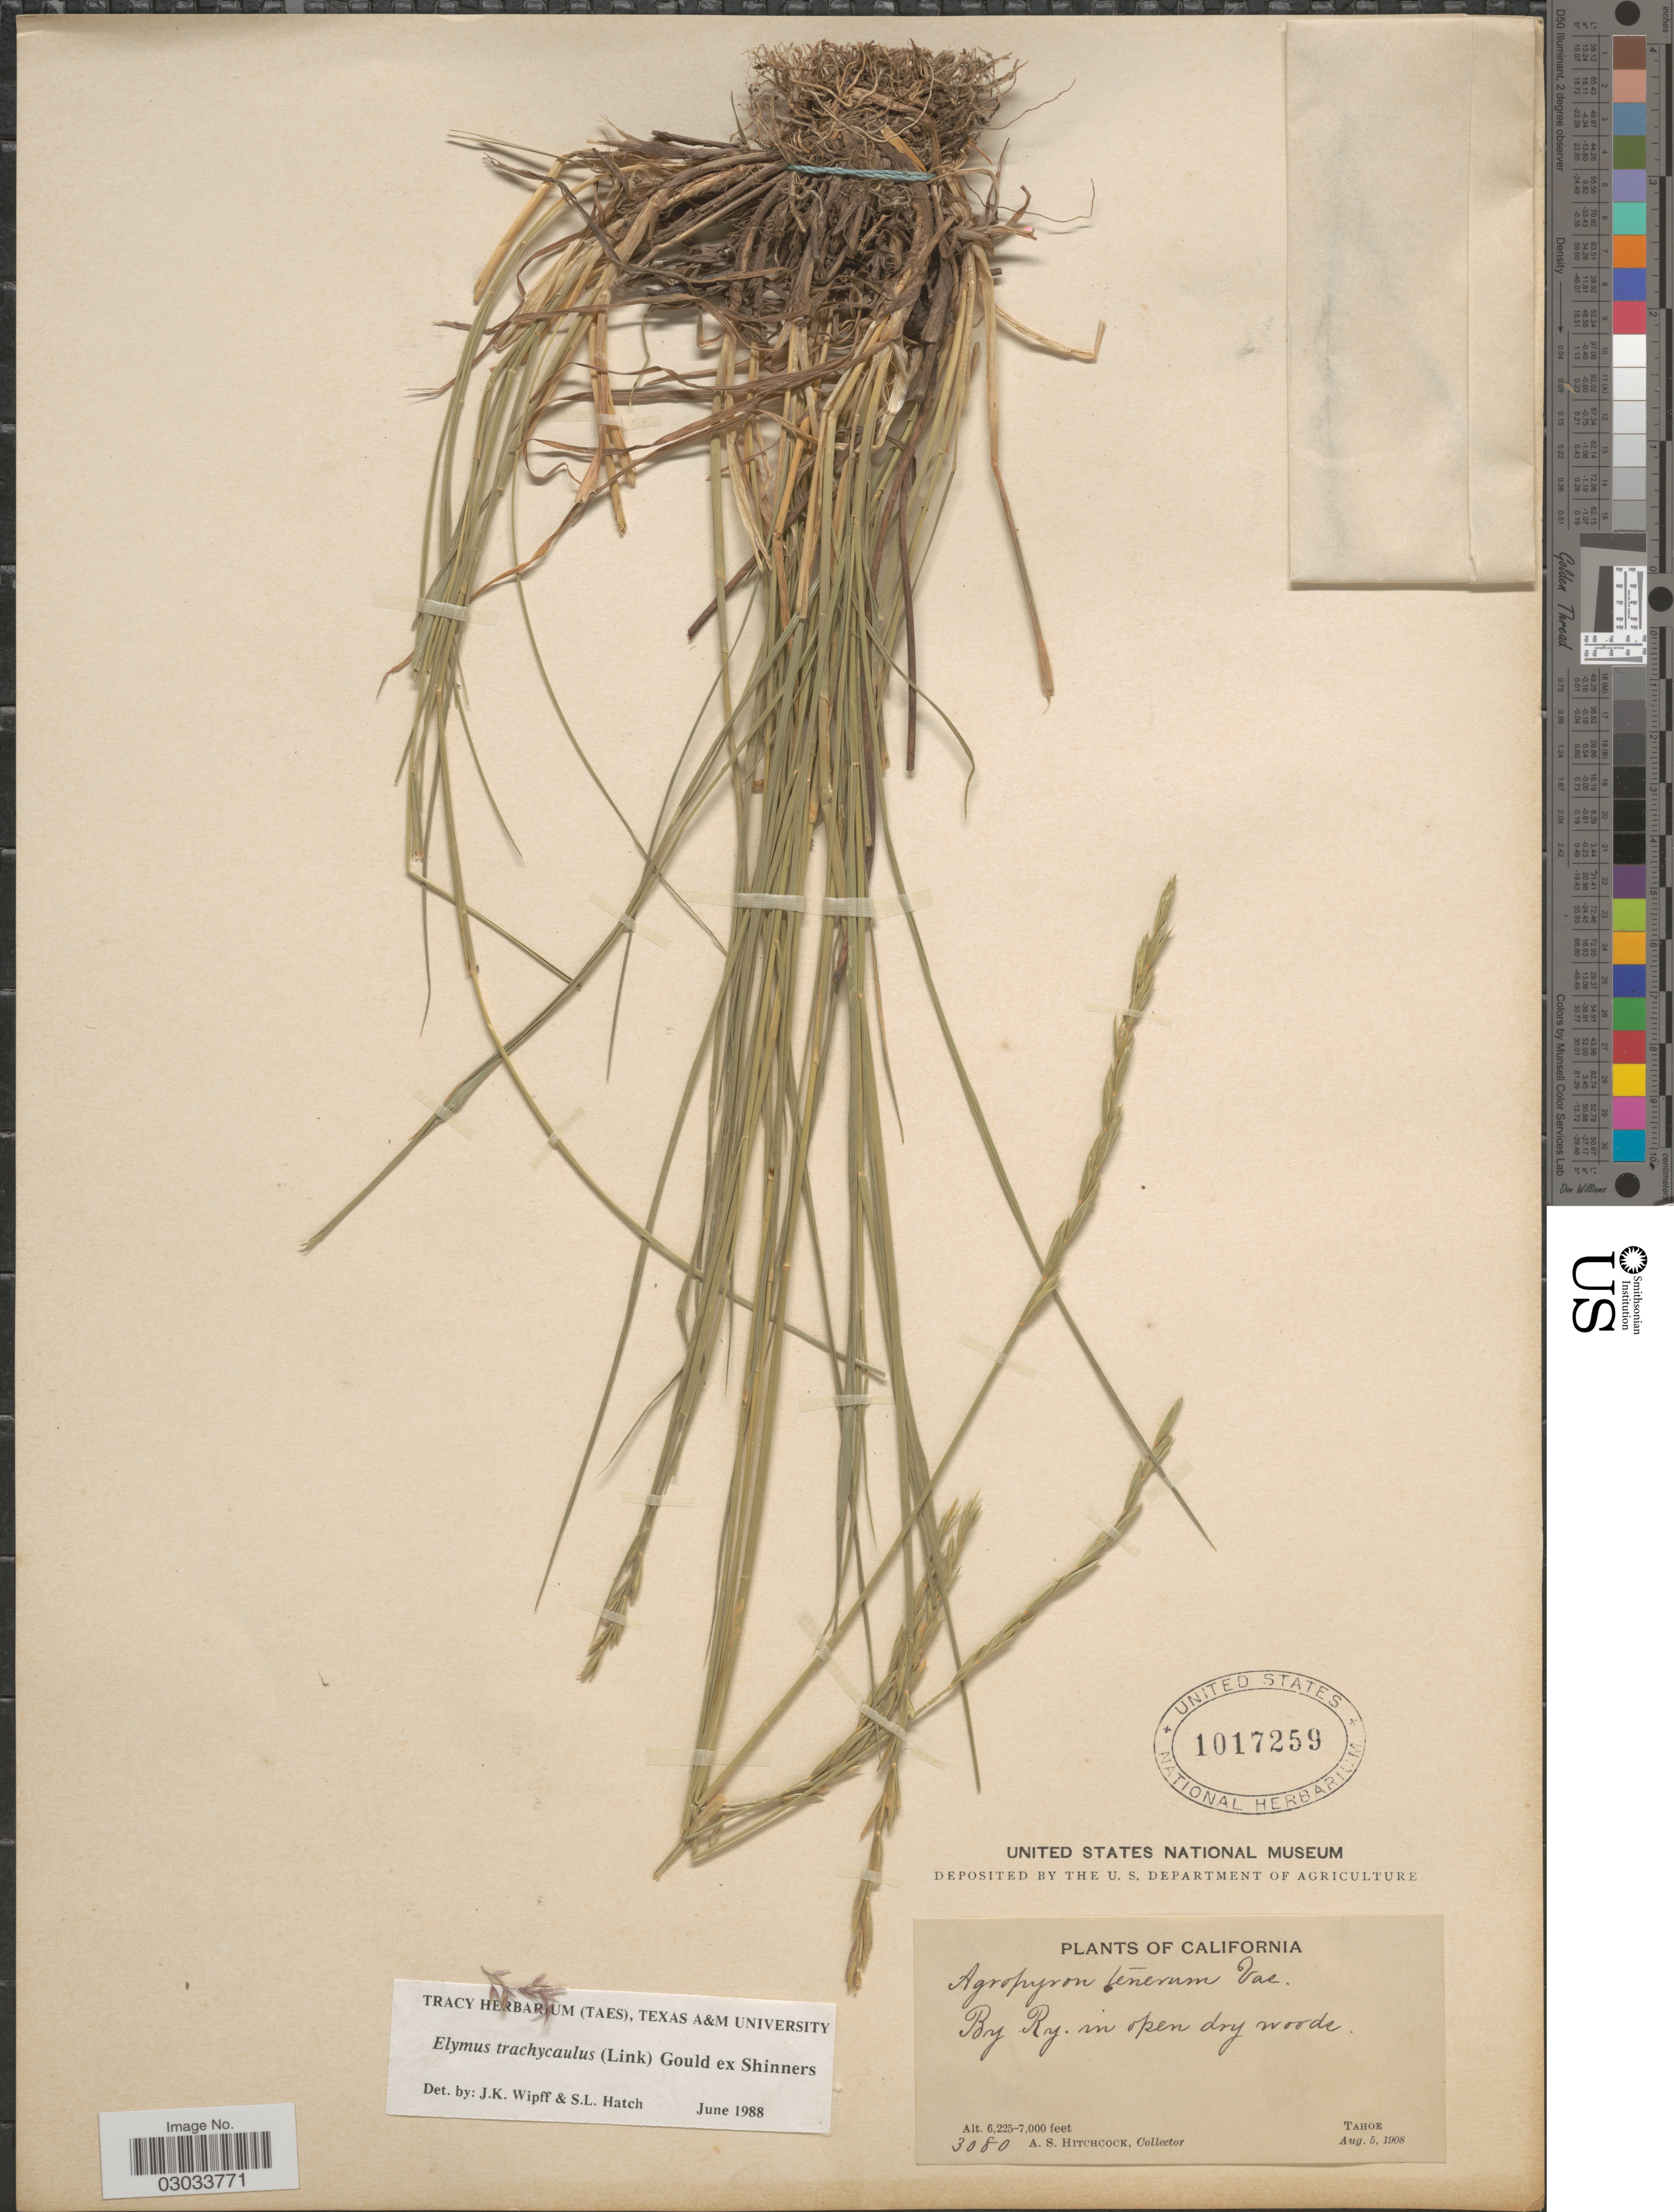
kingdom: Plantae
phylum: Tracheophyta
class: Liliopsida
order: Poales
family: Poaceae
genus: Elymus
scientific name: Elymus trachycaulus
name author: (Link) Gould ex Shinners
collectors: A. S. Hitchcock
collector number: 3080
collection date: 1908-08-05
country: United States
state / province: California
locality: By Ry in open dry woods. Tahoe.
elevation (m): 1897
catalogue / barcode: US 1017259